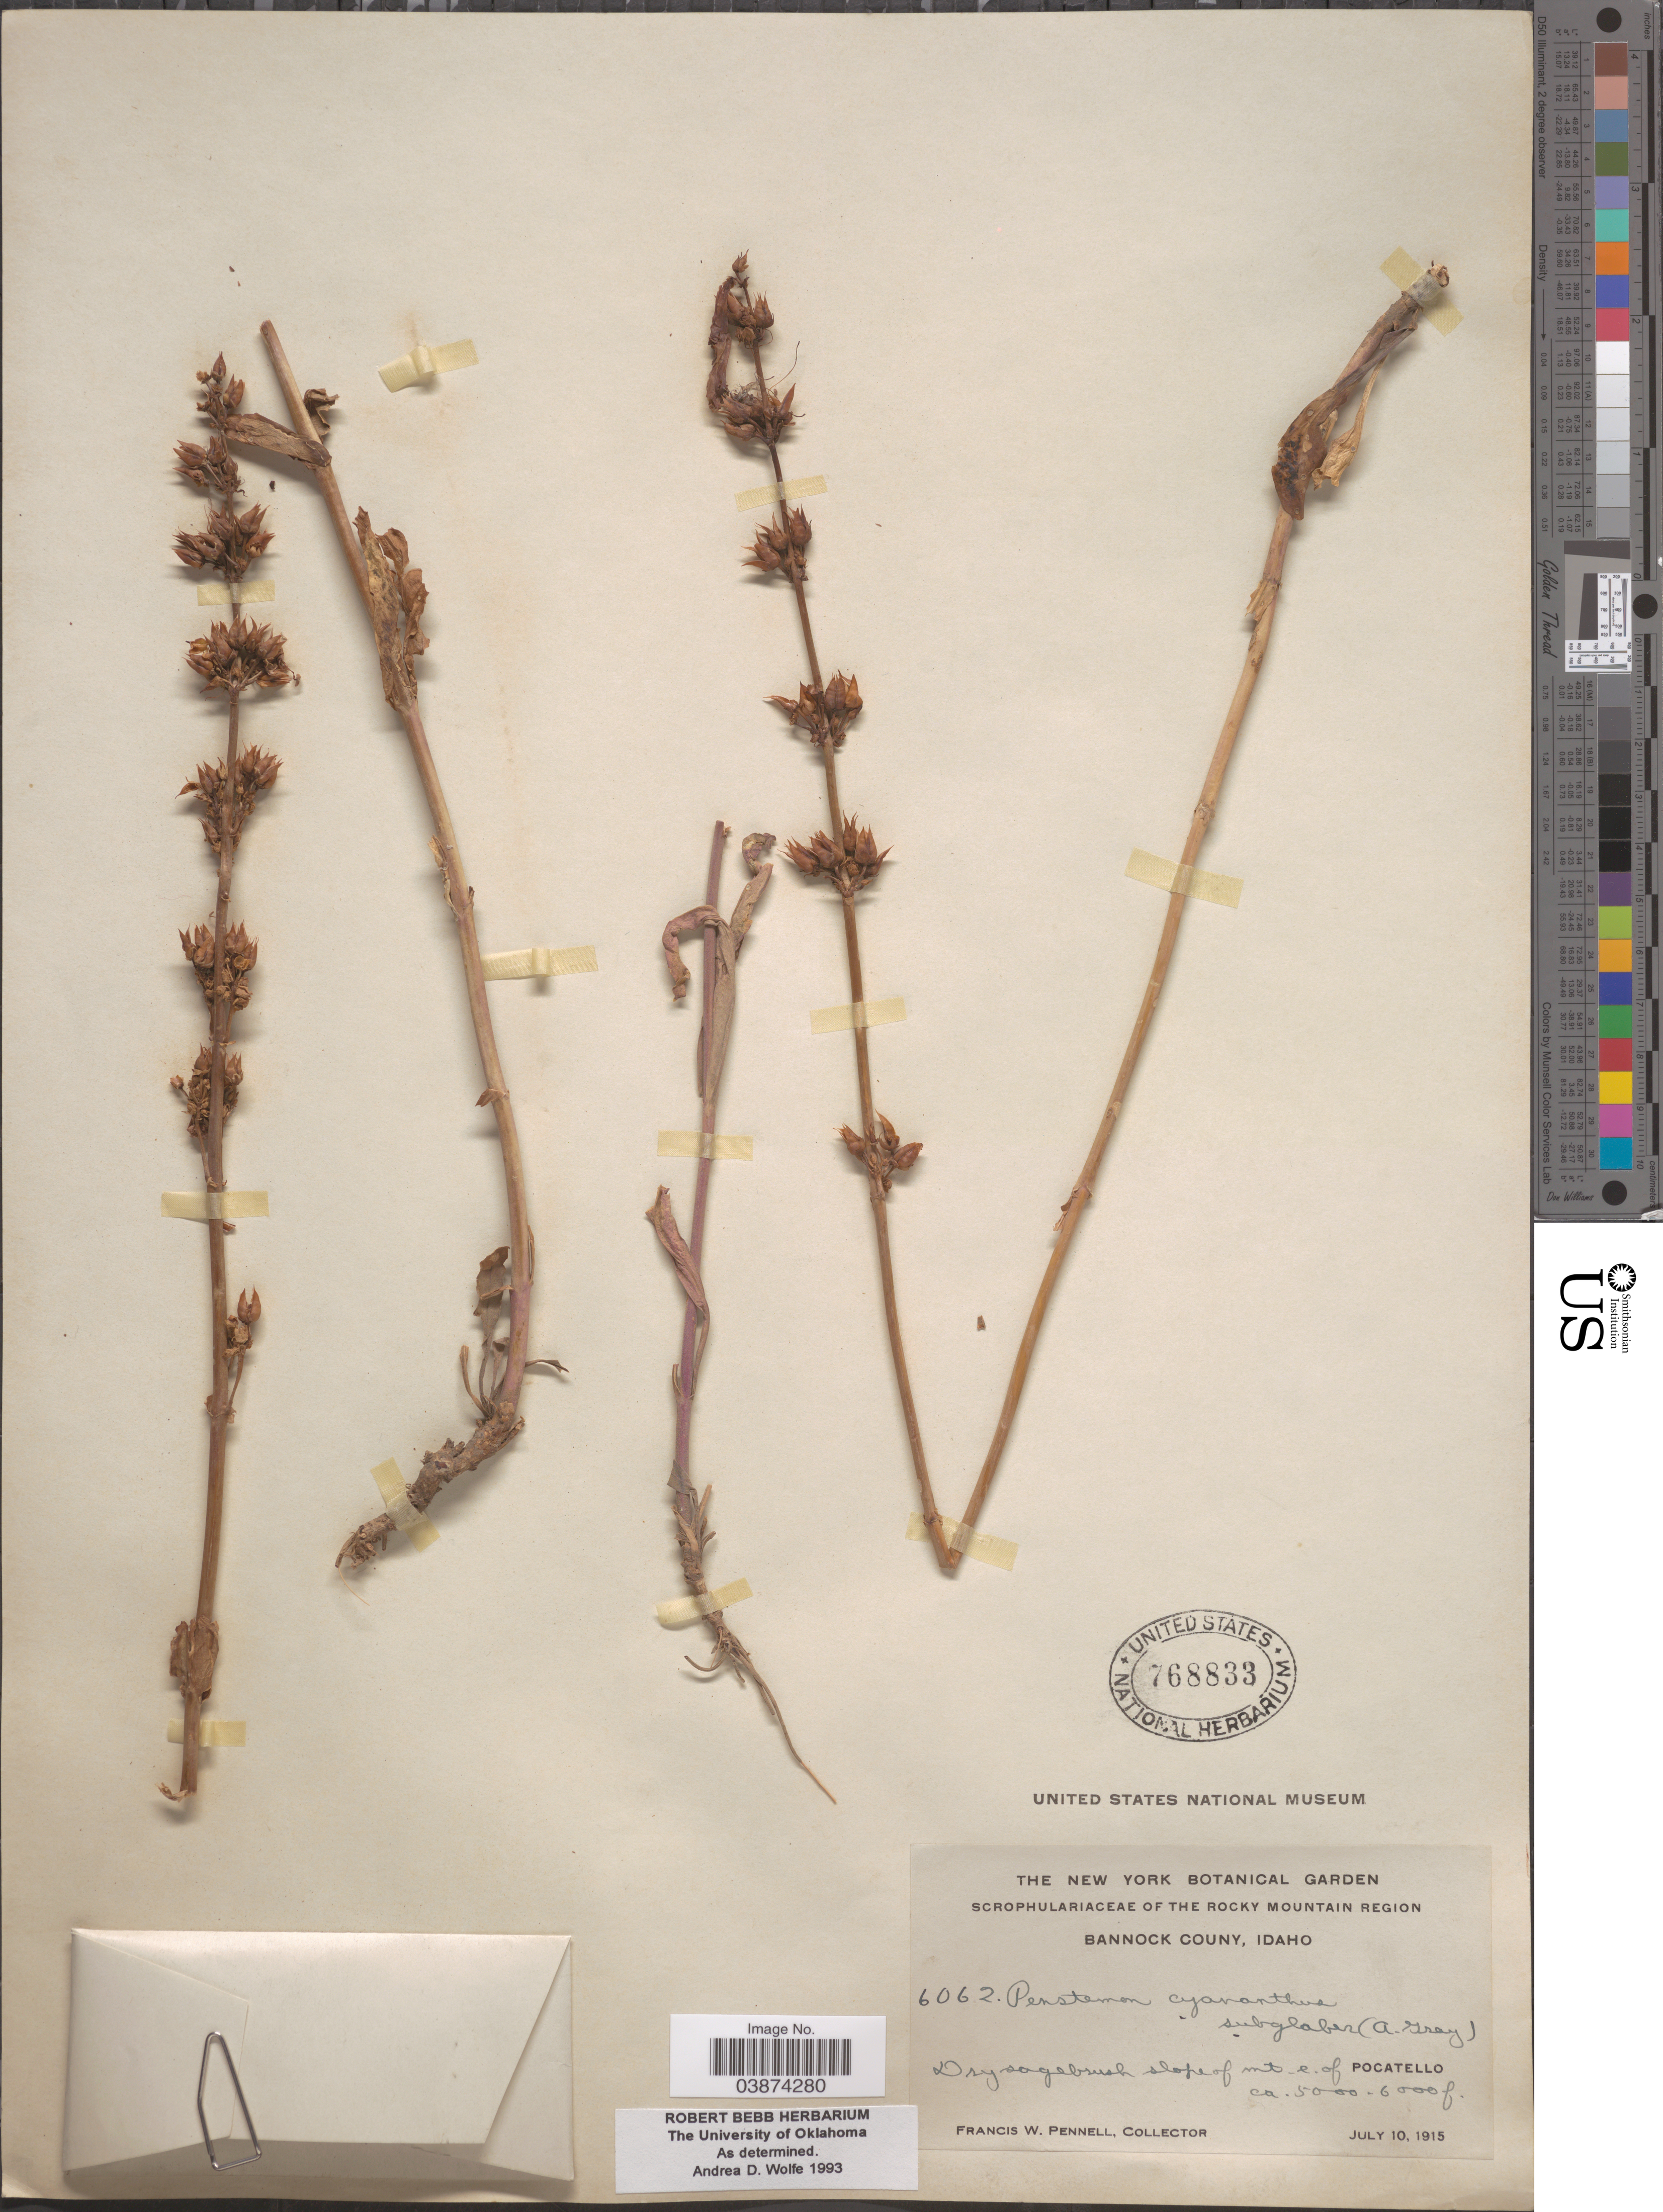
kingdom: Plantae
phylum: Tracheophyta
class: Magnoliopsida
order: Lamiales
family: Plantaginaceae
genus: Penstemon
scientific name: Penstemon cyananthus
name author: Hook.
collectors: F. W. Pennell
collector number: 6062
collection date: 1915-07-10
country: United States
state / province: Idaho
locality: The Rocky Mountain Region. Bannock Couny. Dry sagebrush slope of mt. e. of Pocatello.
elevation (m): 1524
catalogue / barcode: US 768833